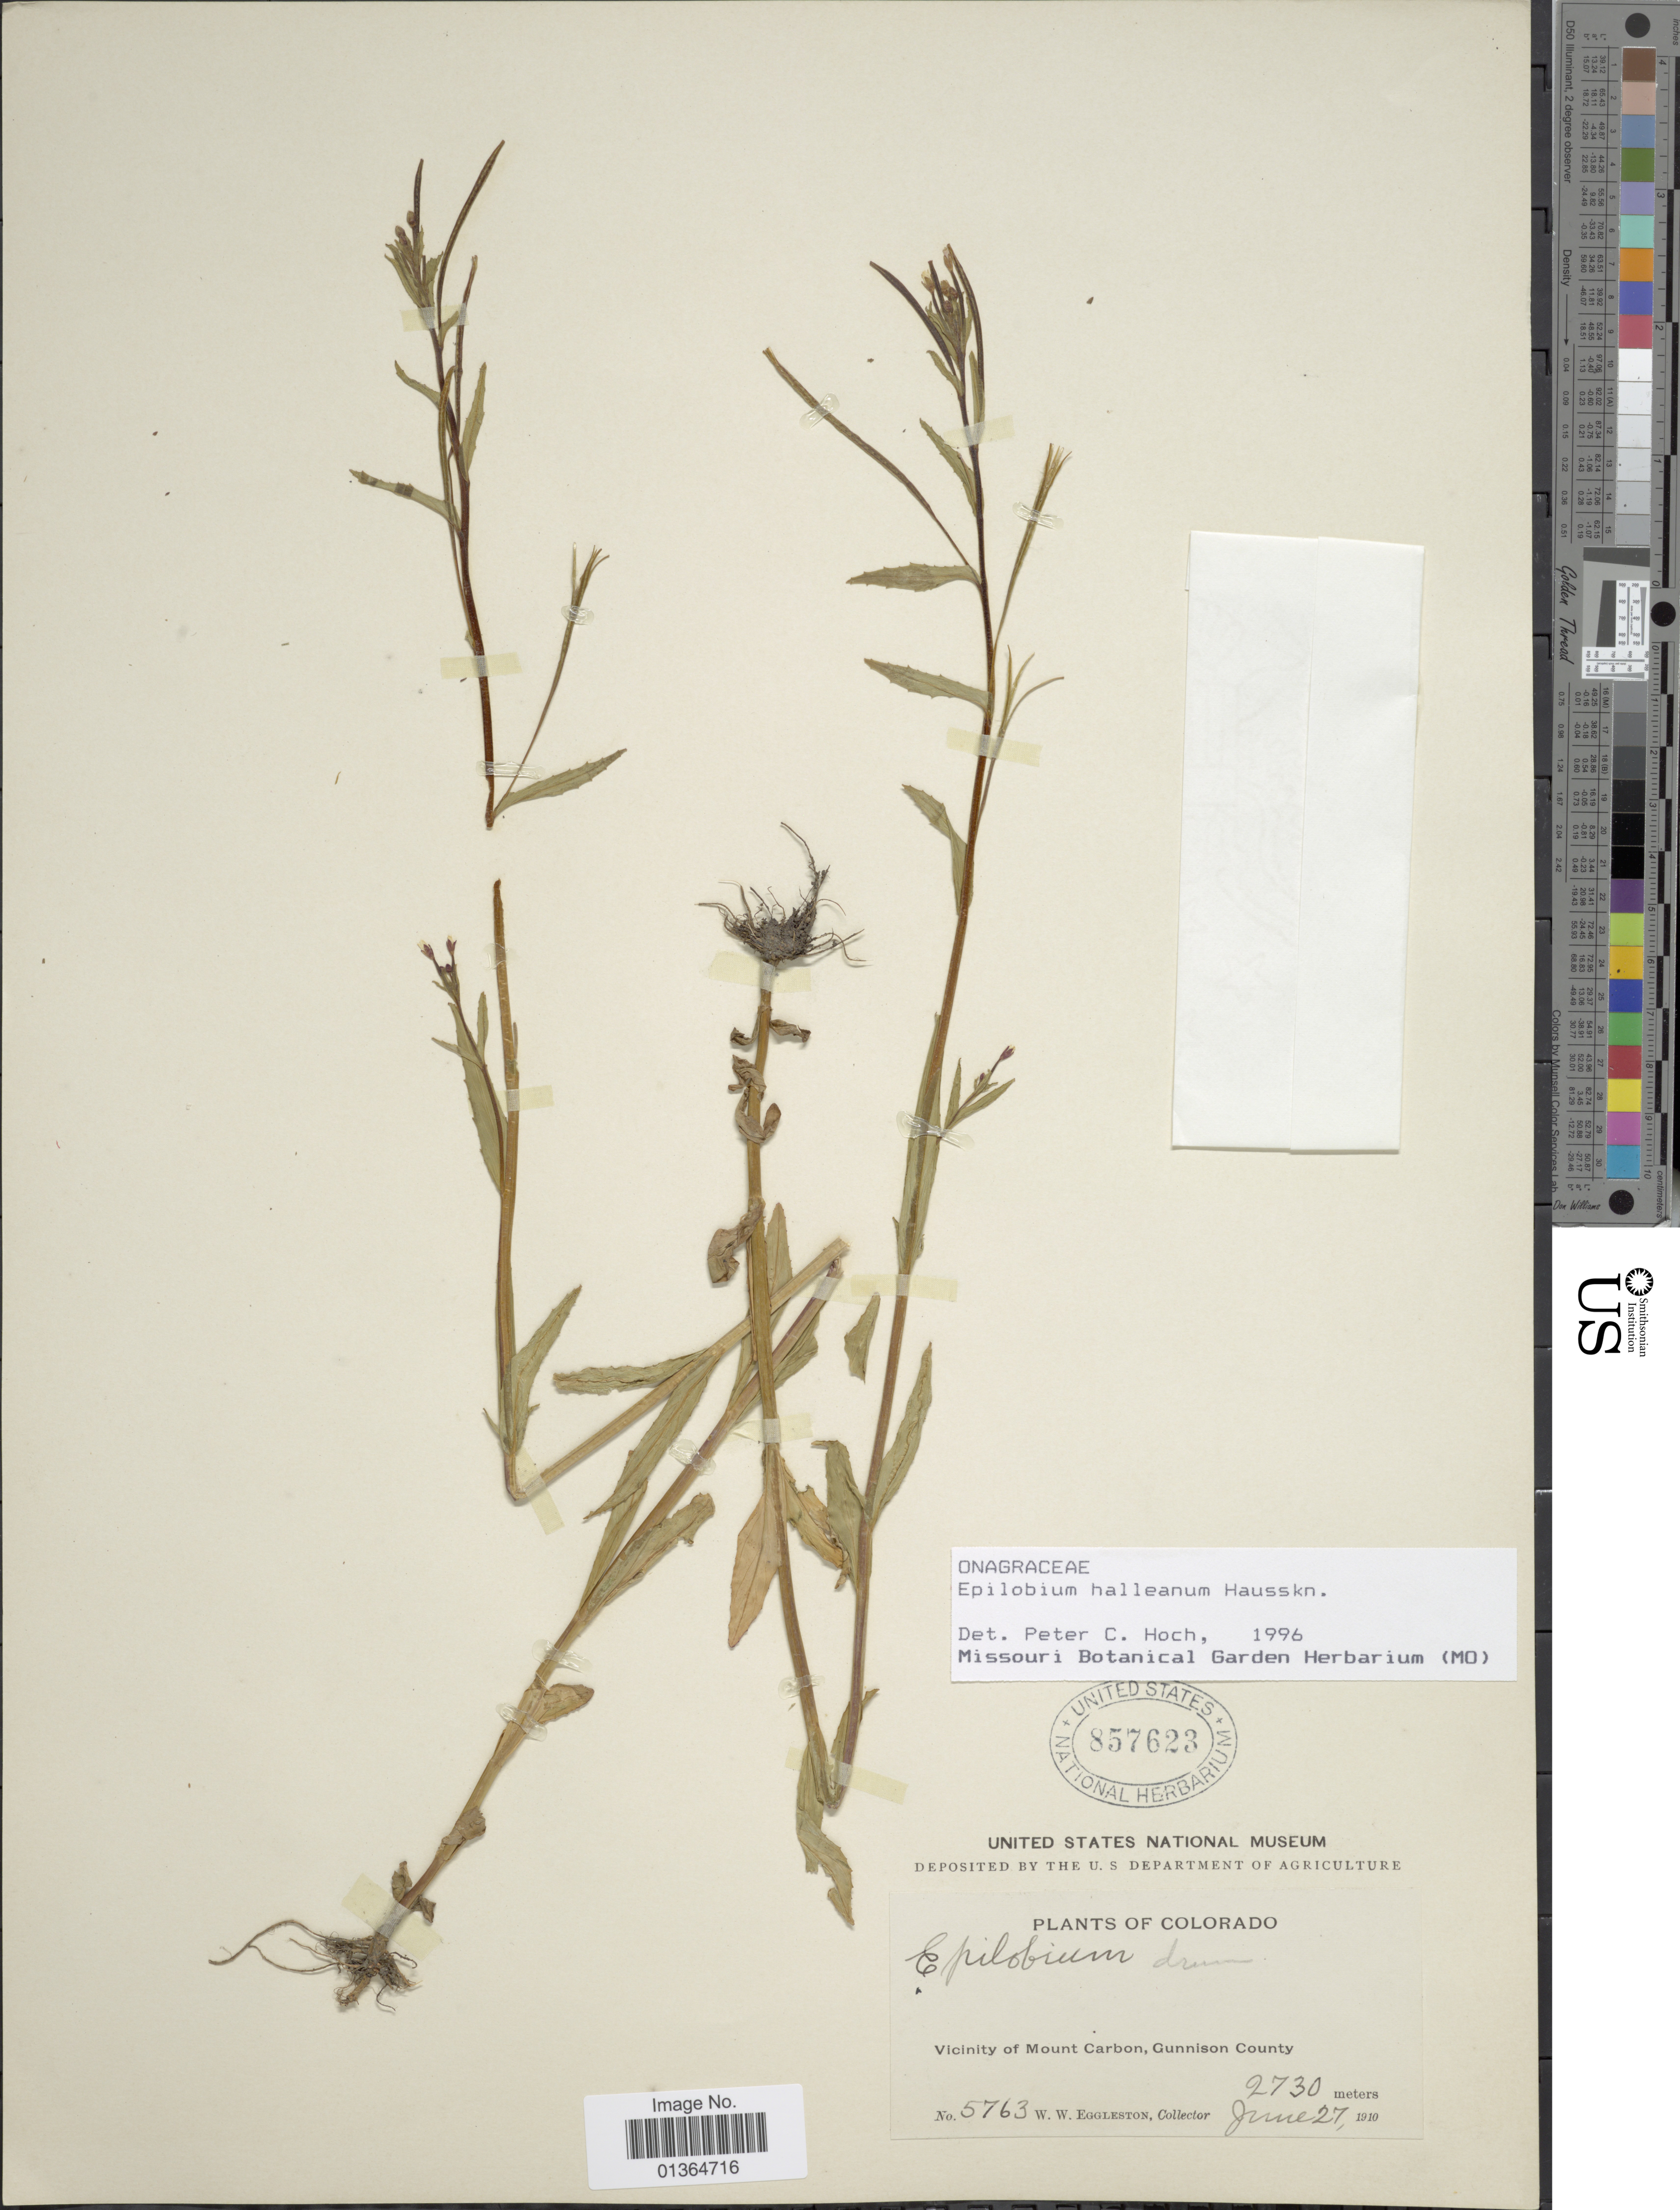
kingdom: Plantae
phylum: Tracheophyta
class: Magnoliopsida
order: Myrtales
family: Onagraceae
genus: Epilobium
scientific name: Epilobium hallianum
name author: Hausskn.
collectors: W. W. Eggleston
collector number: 5763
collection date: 1910-06-27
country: United States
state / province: Colorado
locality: Vicinity of Mount Carbon, Gunnison County.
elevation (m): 2730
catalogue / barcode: US 857623